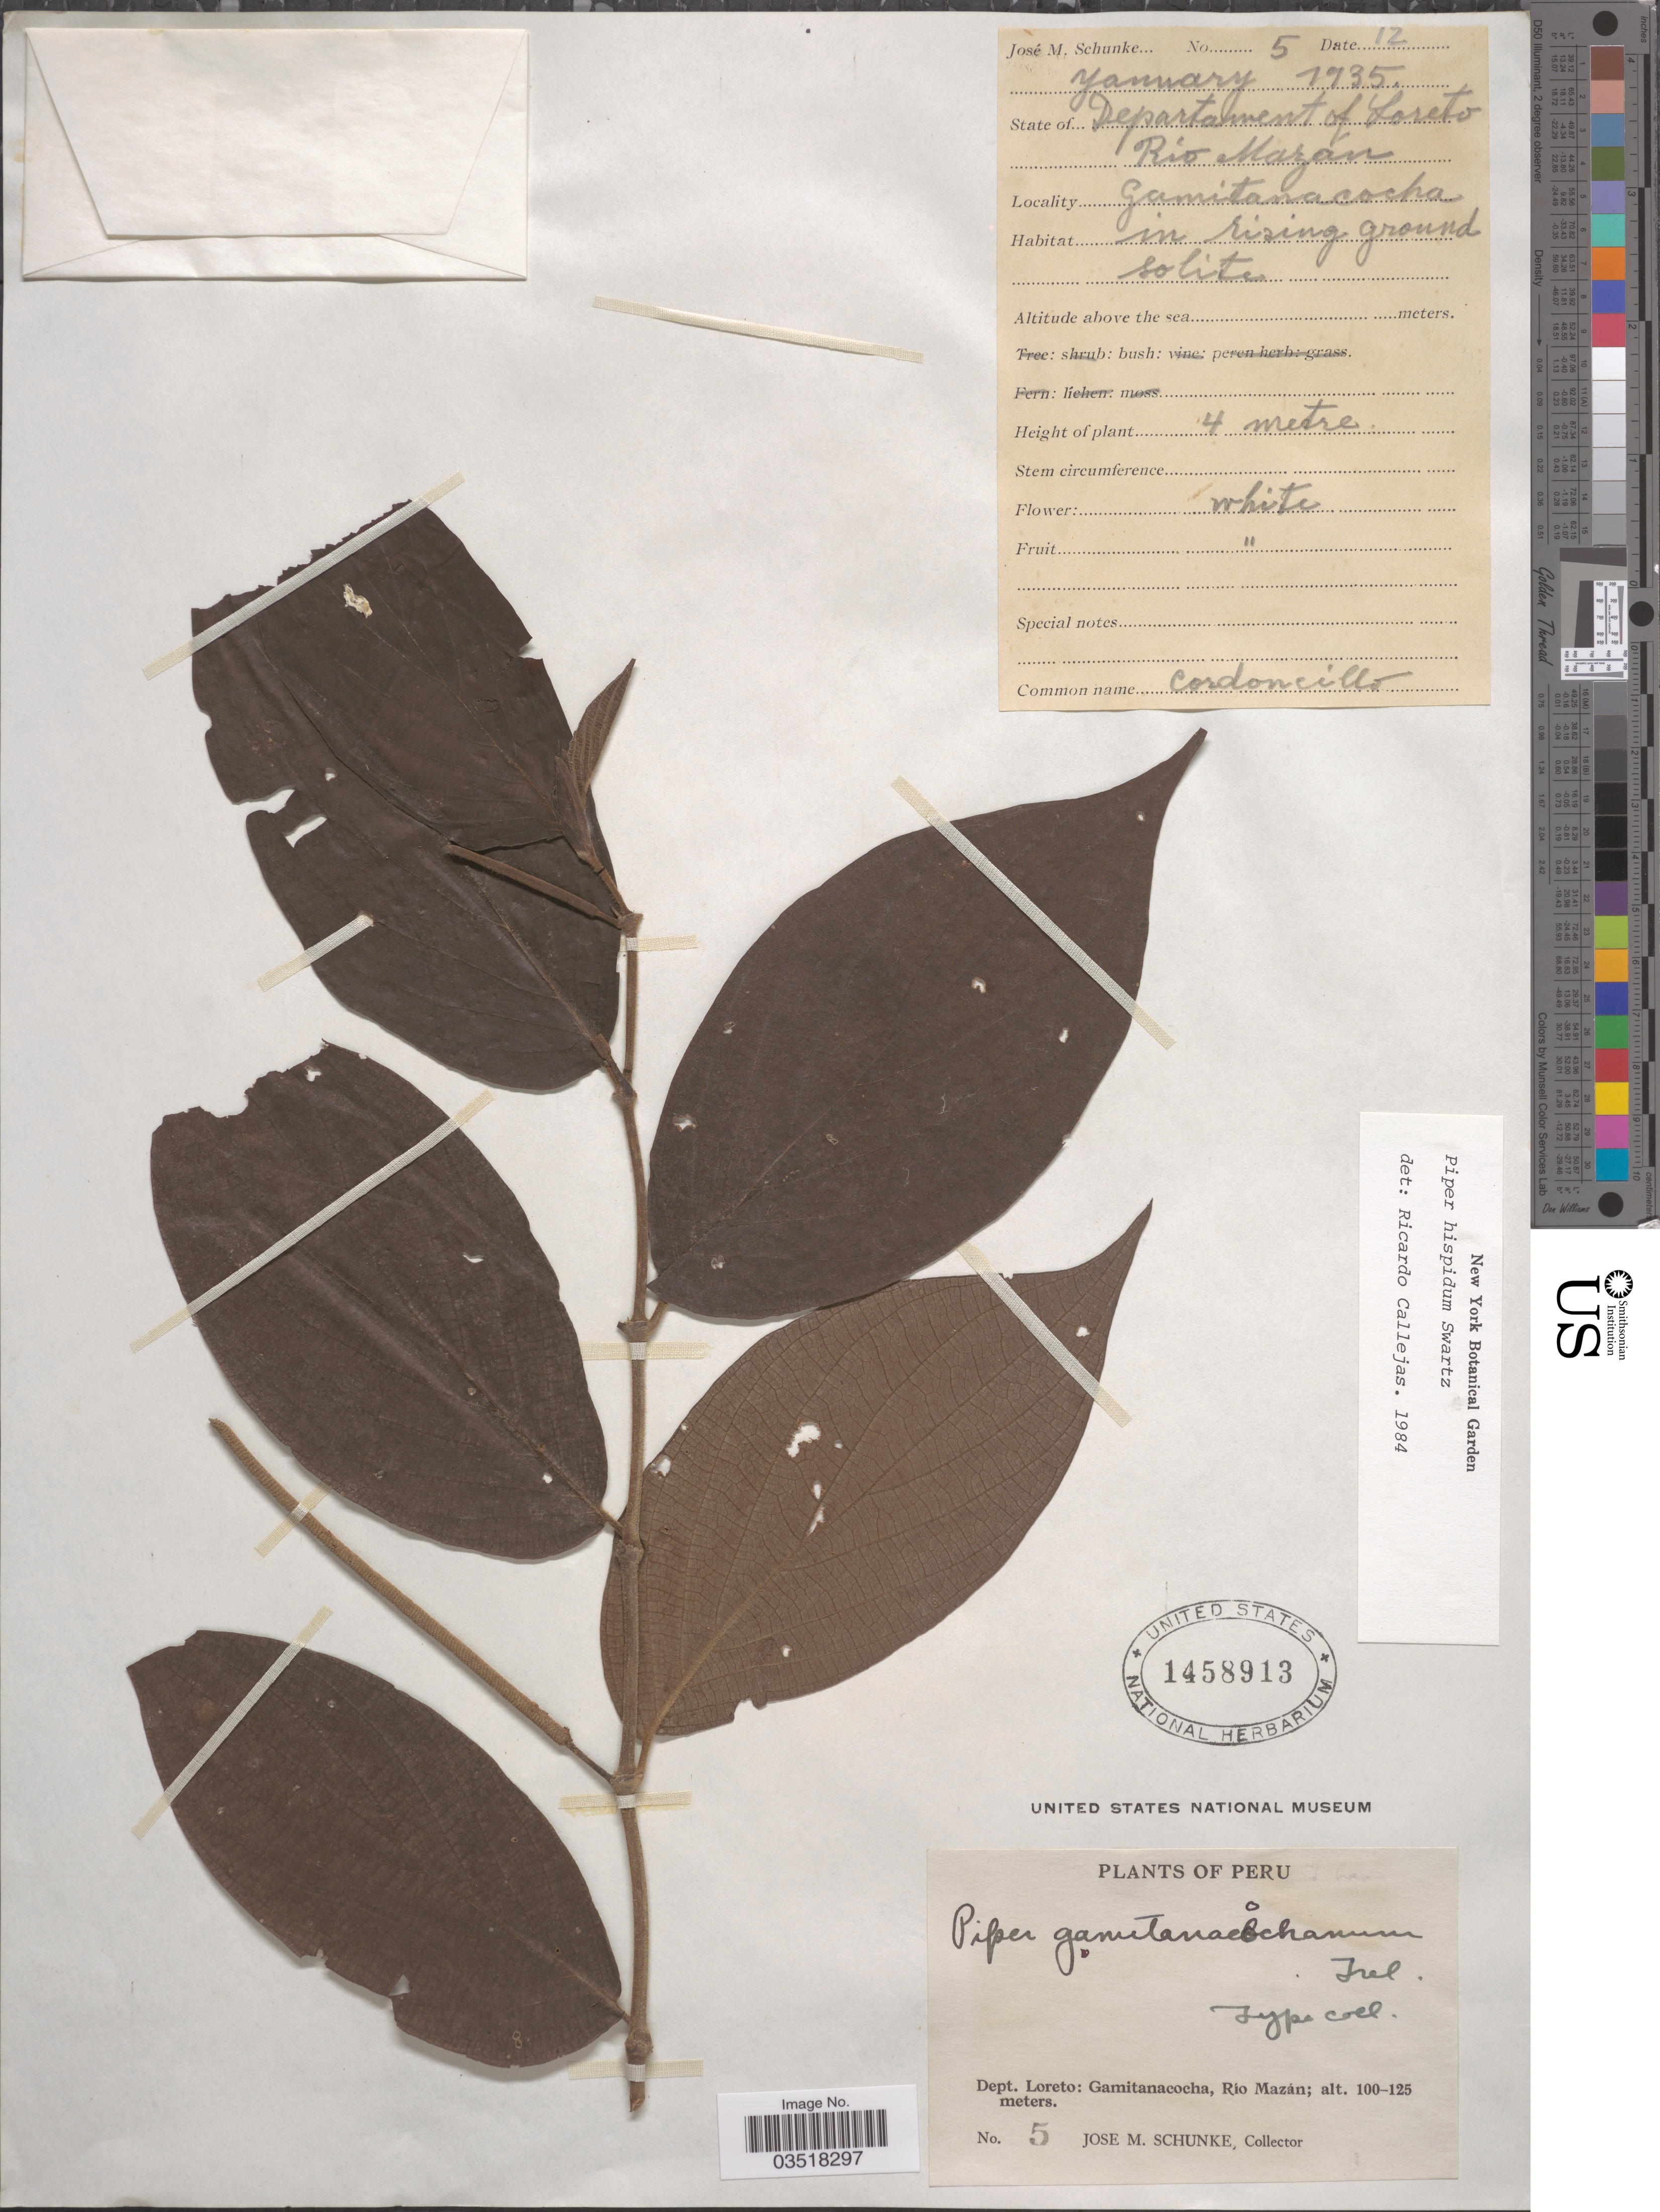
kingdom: Plantae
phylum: Tracheophyta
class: Magnoliopsida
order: Piperales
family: Piperaceae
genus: Piper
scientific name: Piper hispidum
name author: Sw.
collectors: J. M. Schunke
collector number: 5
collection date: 1935-01-12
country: Peru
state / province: Loreto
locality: Dept. Loreto: Gamitanacocha, Rio Mazán.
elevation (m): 100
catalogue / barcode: US 1458913